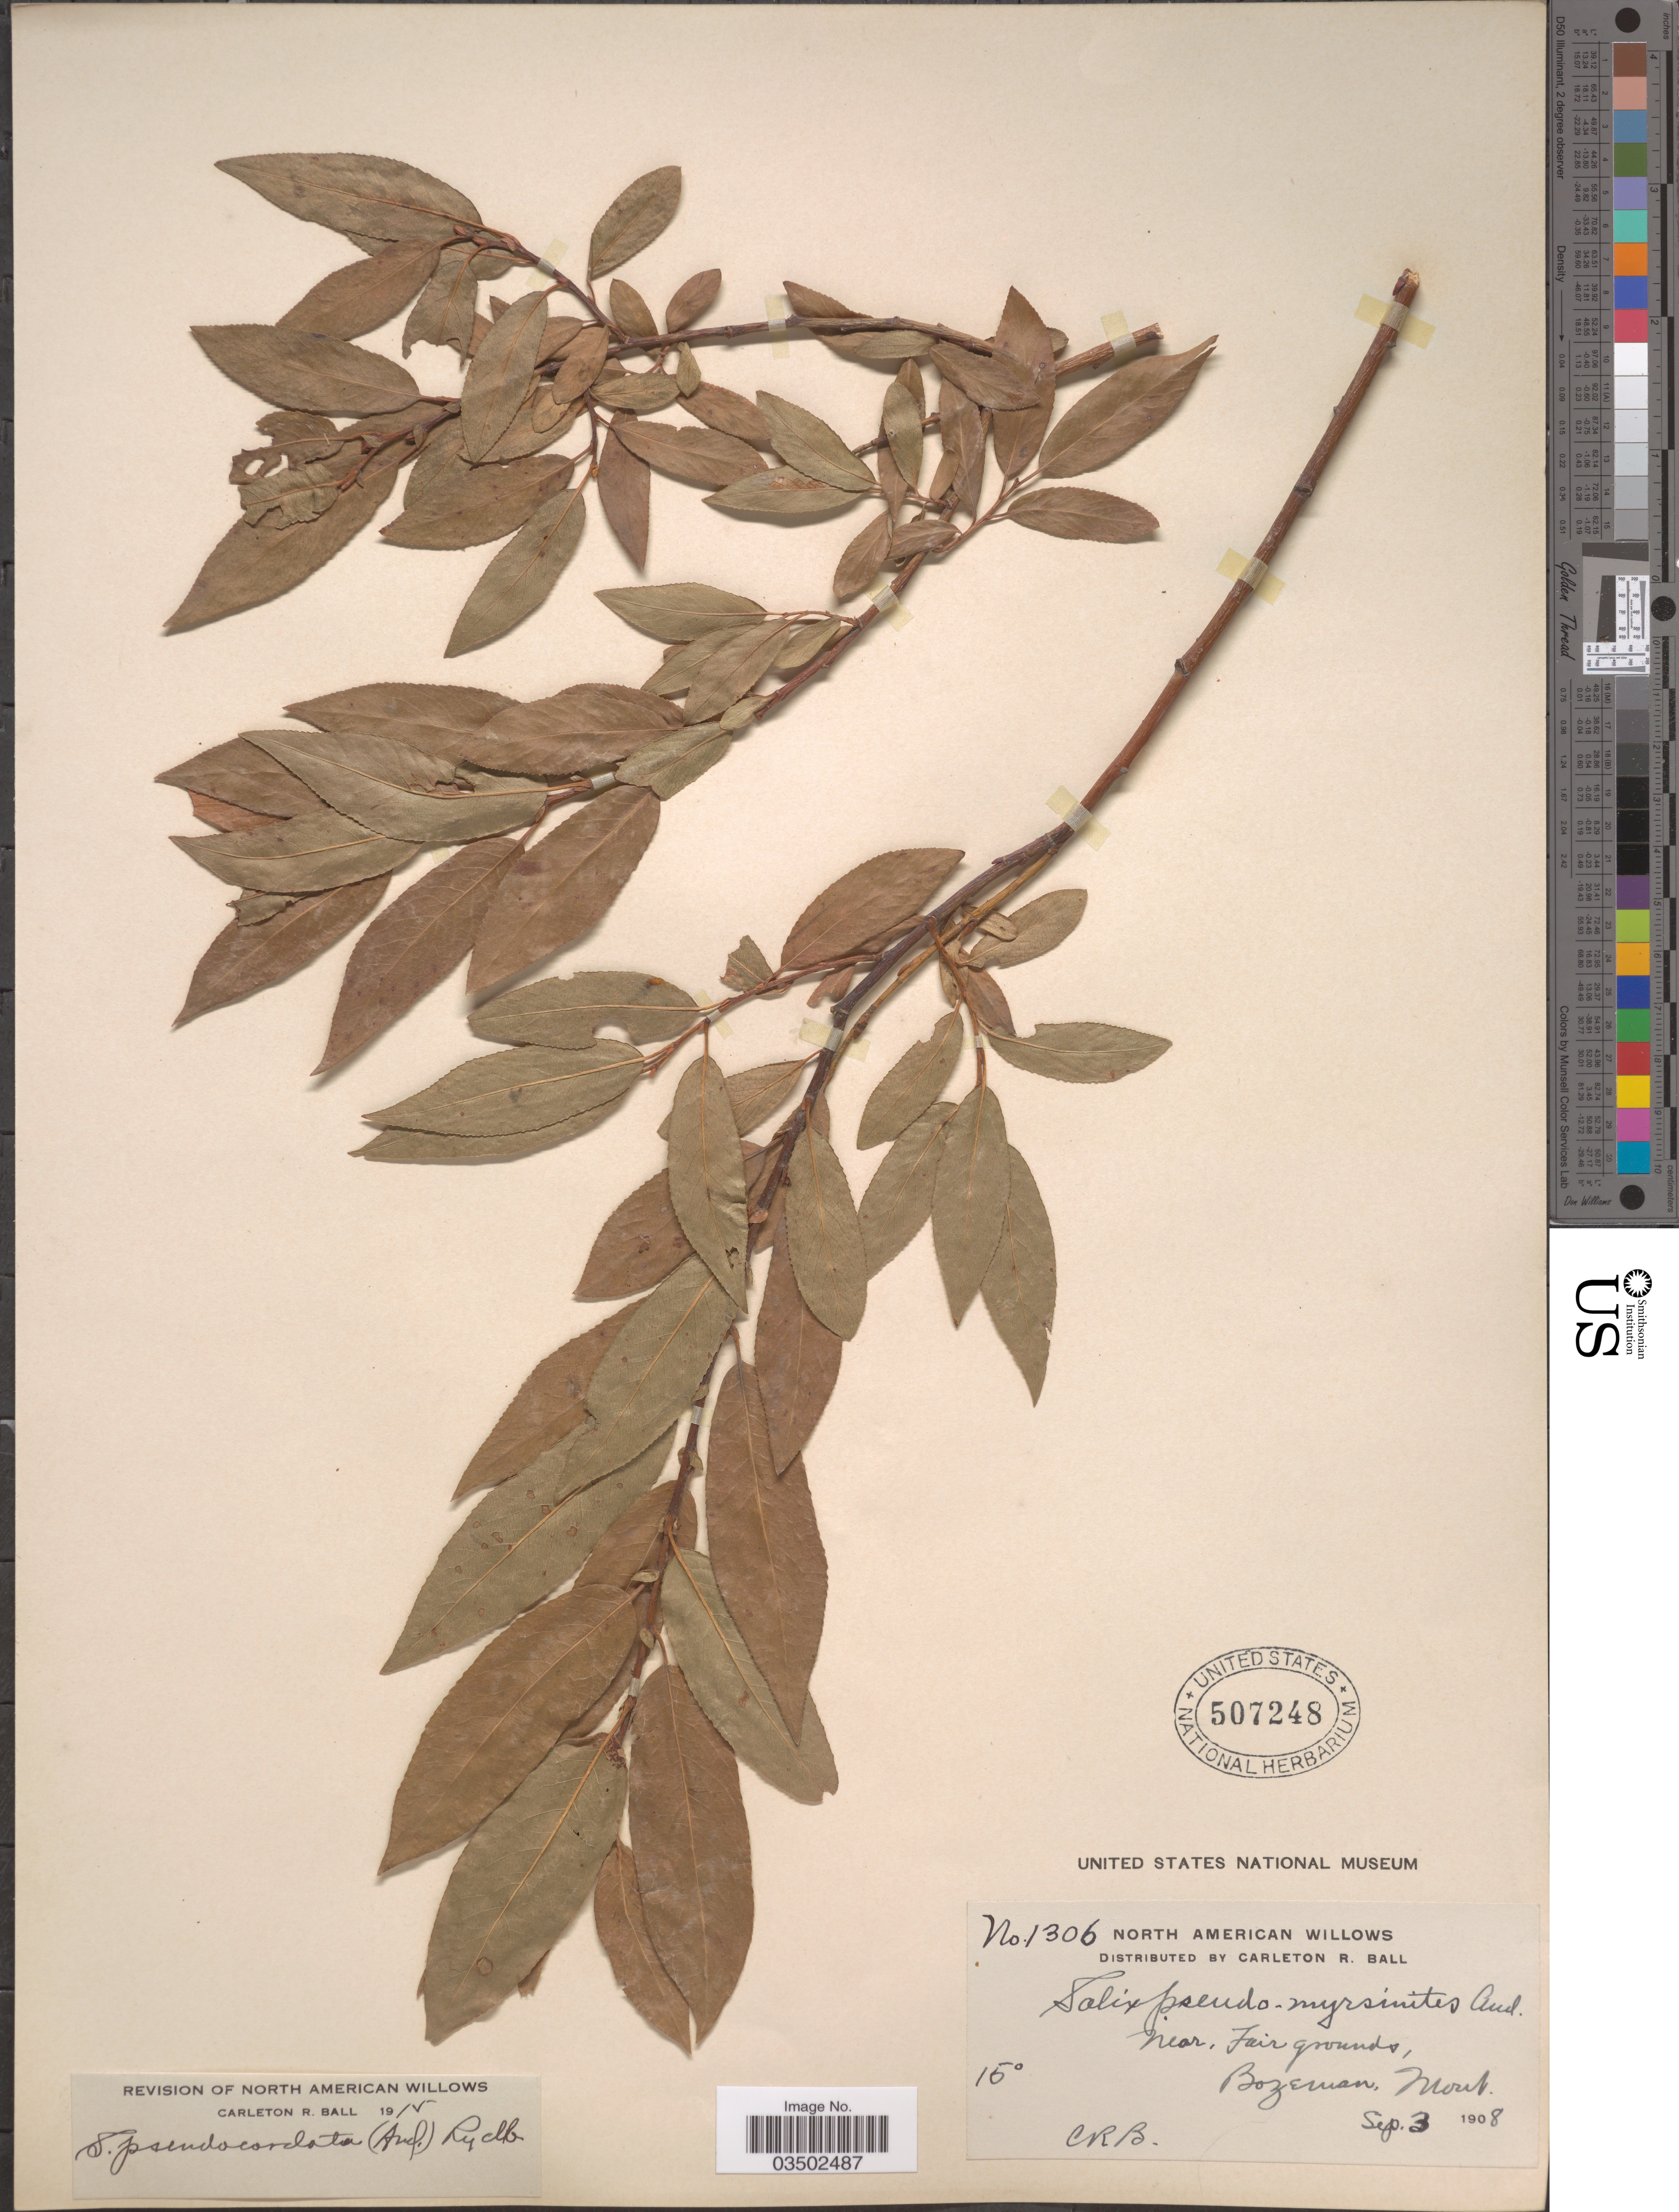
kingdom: Plantae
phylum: Tracheophyta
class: Magnoliopsida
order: Malpighiales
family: Salicaceae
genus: Salix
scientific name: Salix pseudocordata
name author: (Andersson) Andersson ex Rydb.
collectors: C. R. Ball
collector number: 1306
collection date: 1908-09-03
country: United States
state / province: Montana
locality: Near Fair grounds, Bozeman.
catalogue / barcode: US 507248